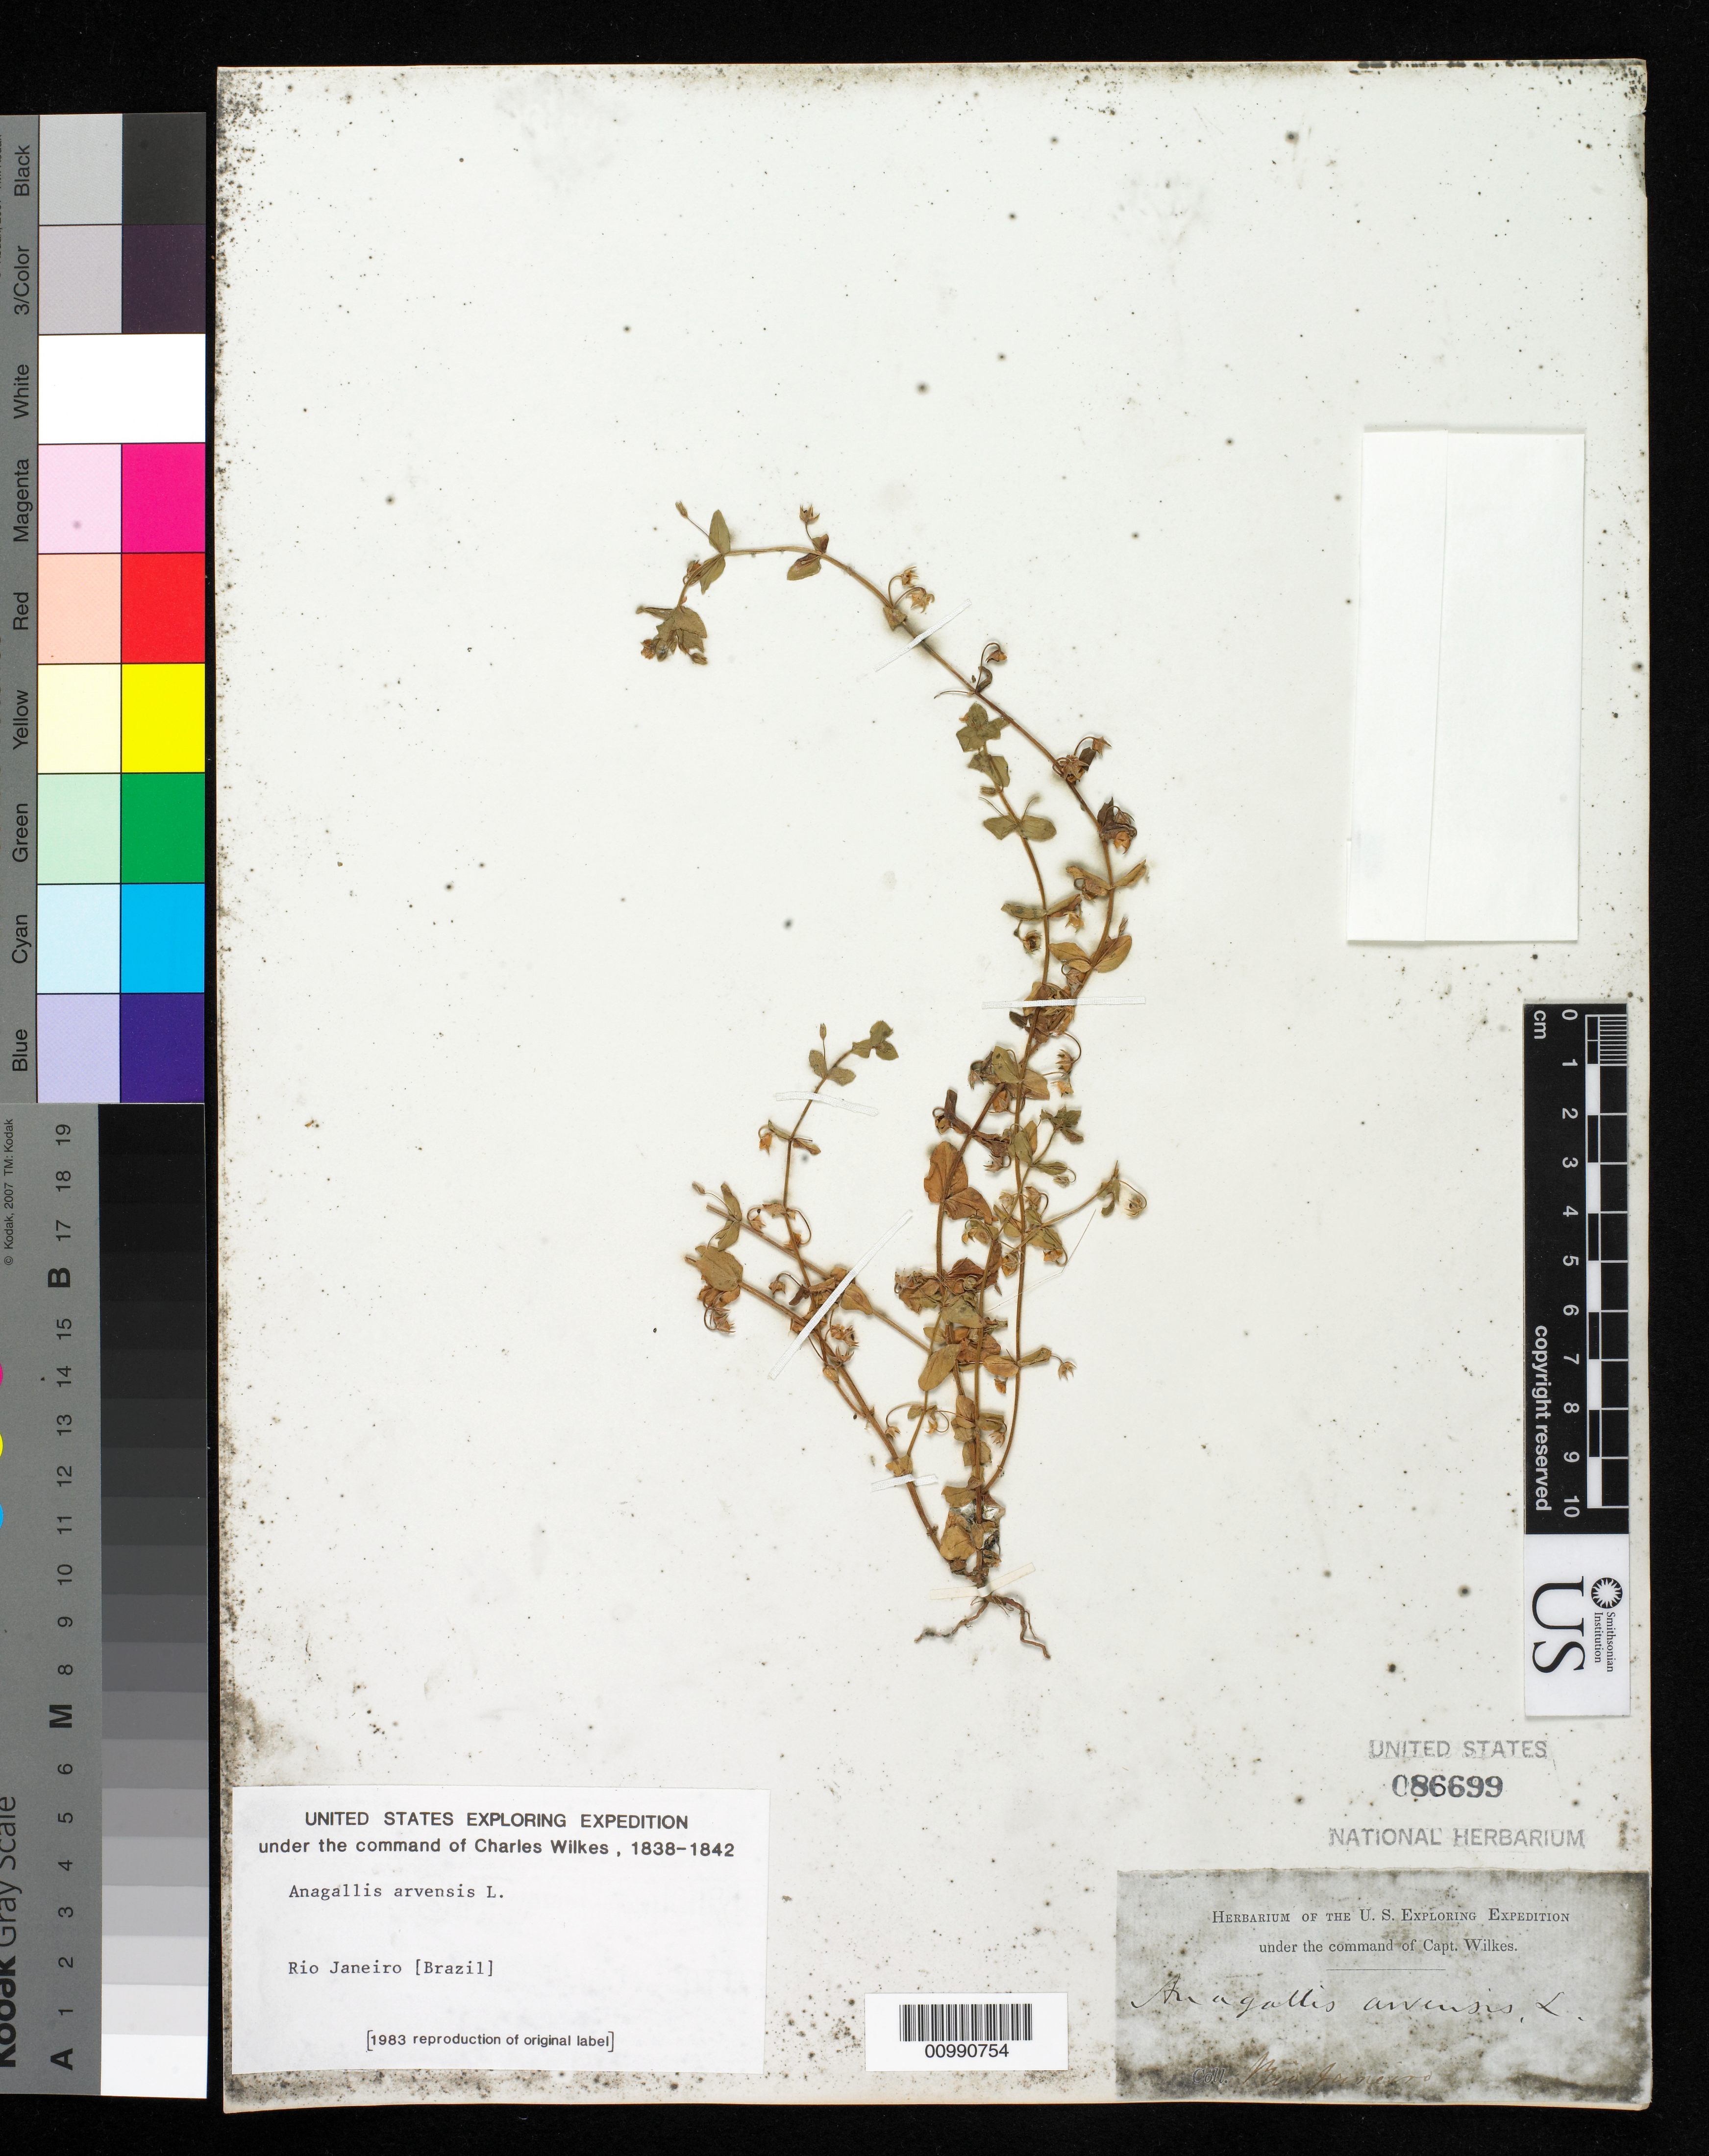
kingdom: Plantae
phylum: Tracheophyta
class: Magnoliopsida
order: Ericales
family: Primulaceae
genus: Anagallis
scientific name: Anagallis arvensis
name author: L.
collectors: Wilkes Explor. Exped.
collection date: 1838/1842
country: Brazil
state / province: Rio de Janeiro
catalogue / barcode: US 86699